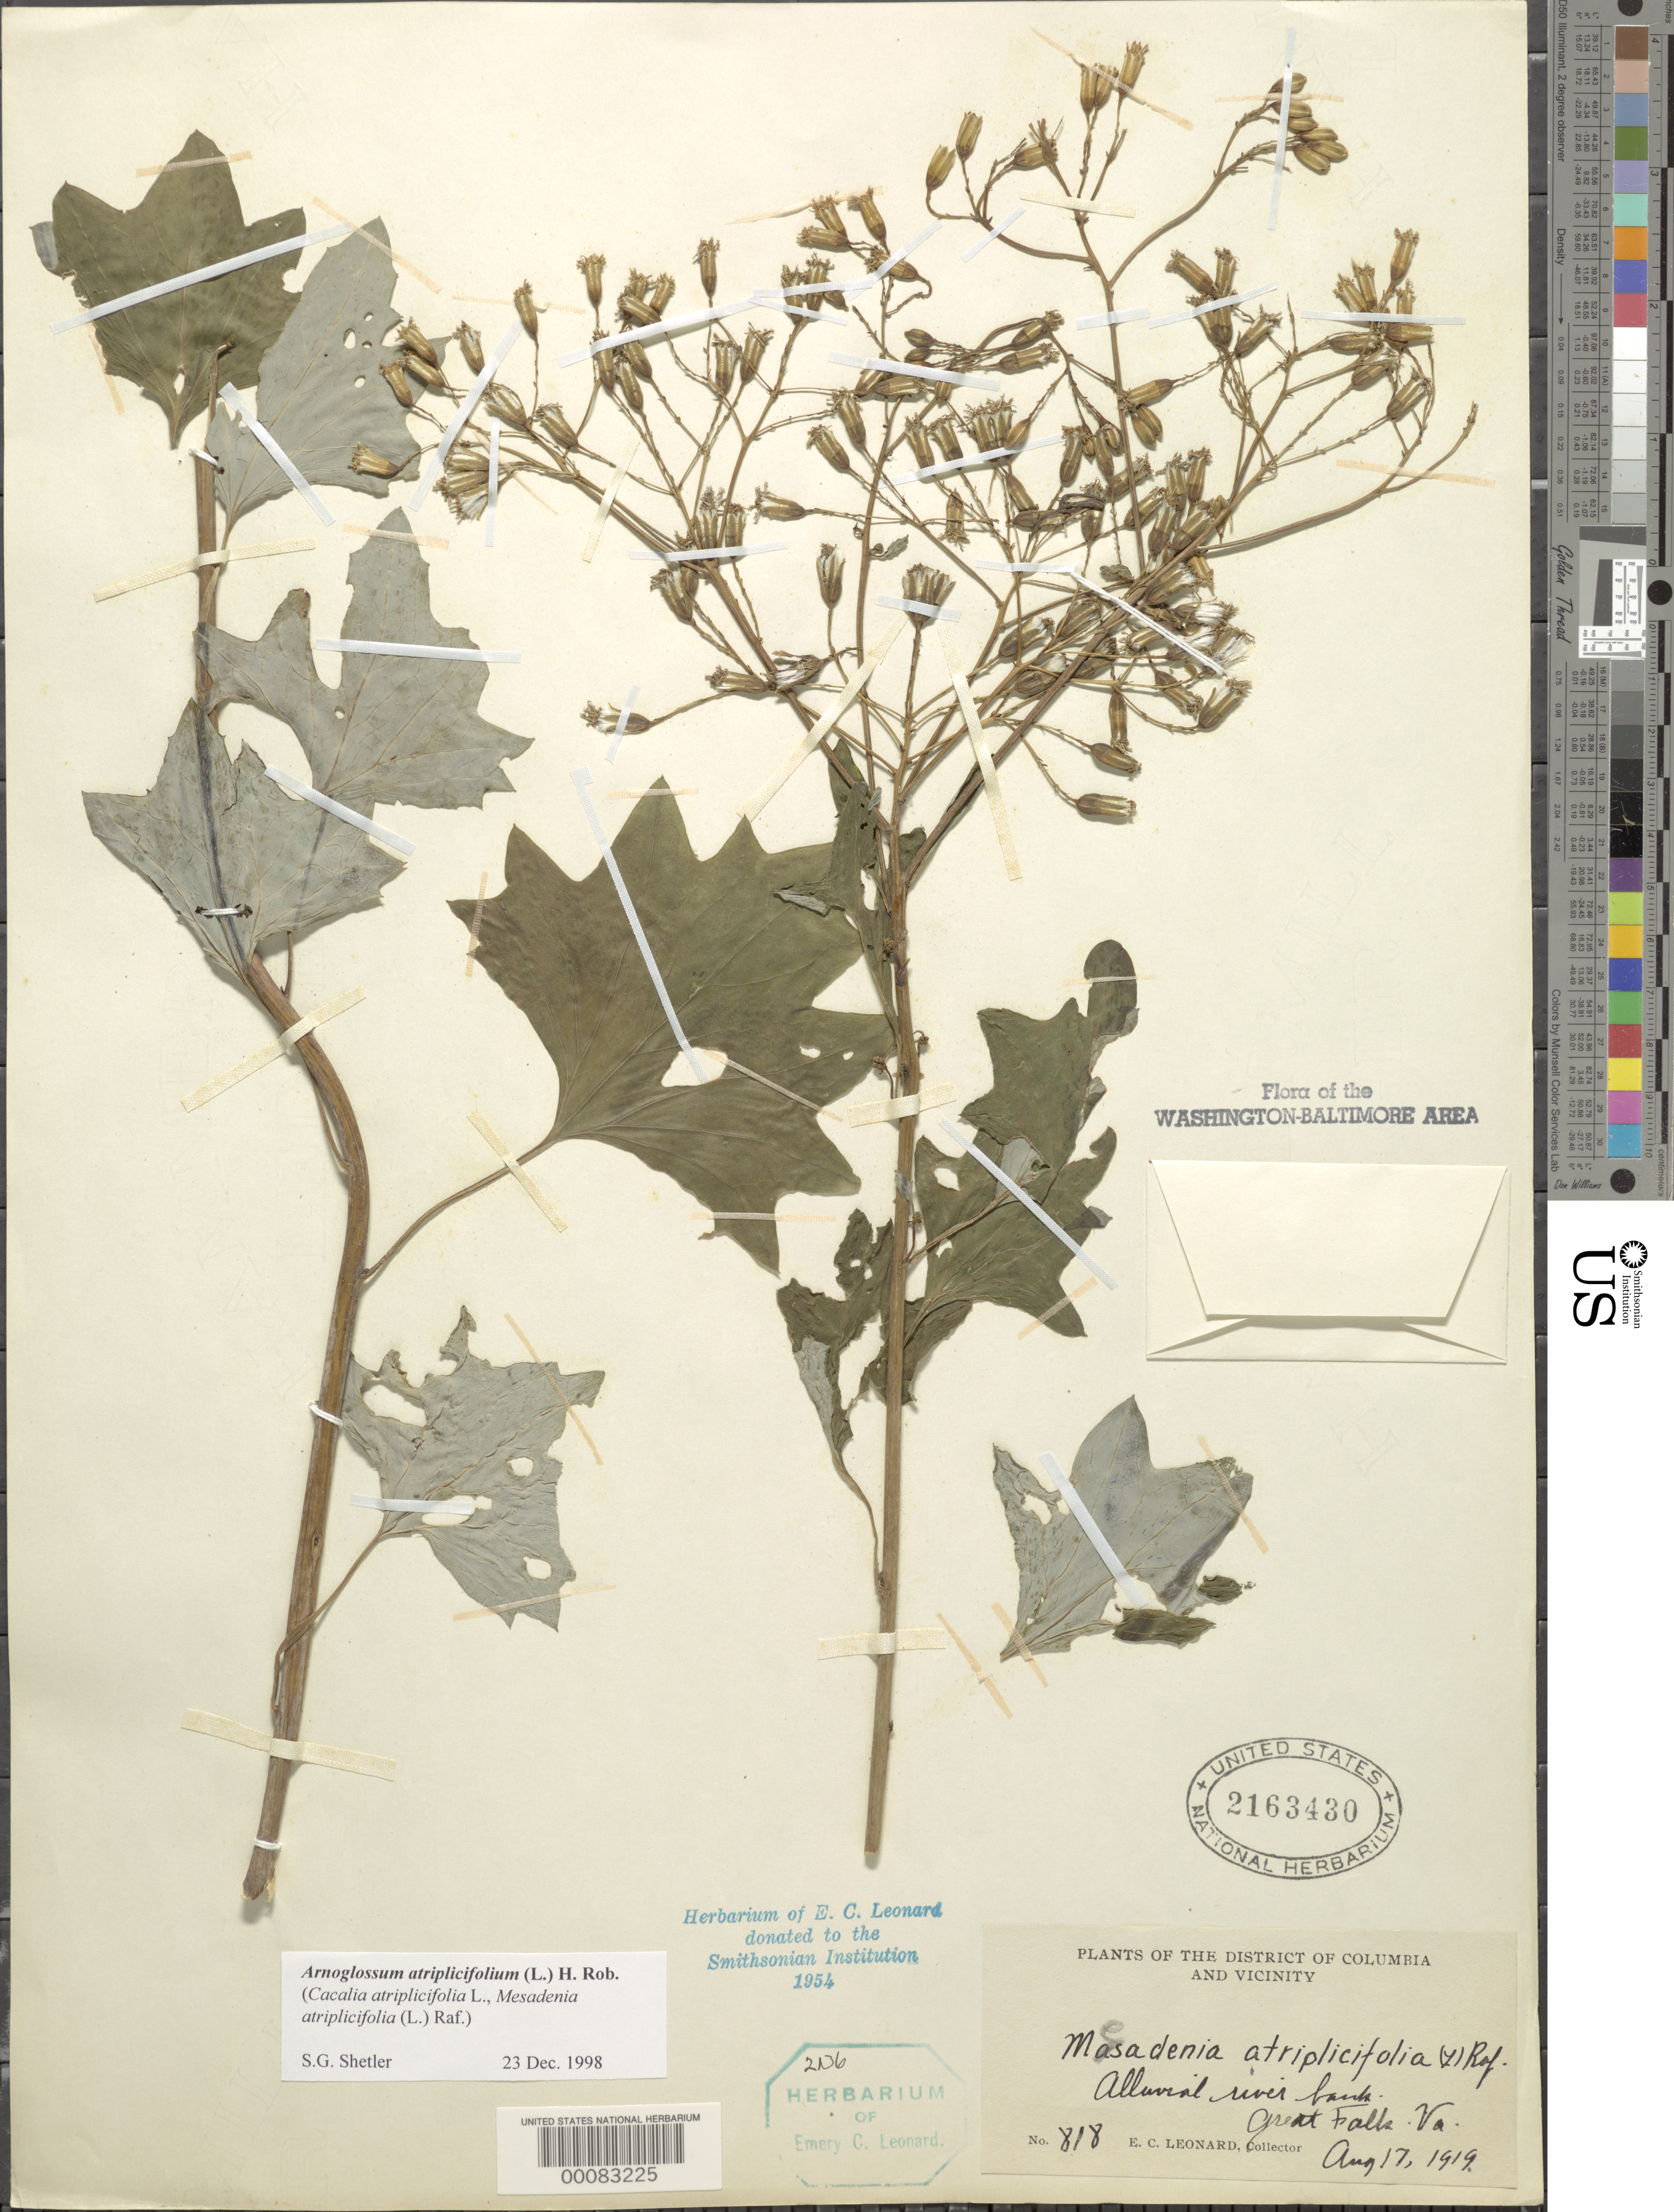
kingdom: Plantae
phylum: Tracheophyta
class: Magnoliopsida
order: Asterales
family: Asteraceae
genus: Arnoglossum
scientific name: Arnoglossum atriplicifolium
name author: (L.) H. Rob.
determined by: Shetler, Stanwyn G., (US), NMNH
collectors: E. C. Leonard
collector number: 818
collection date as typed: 17 Aug 1919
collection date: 1919-08-17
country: United States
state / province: Virginia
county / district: Fairfax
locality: Great Falls C. & O. Canal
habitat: Alluvial river bank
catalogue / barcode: US 2163430